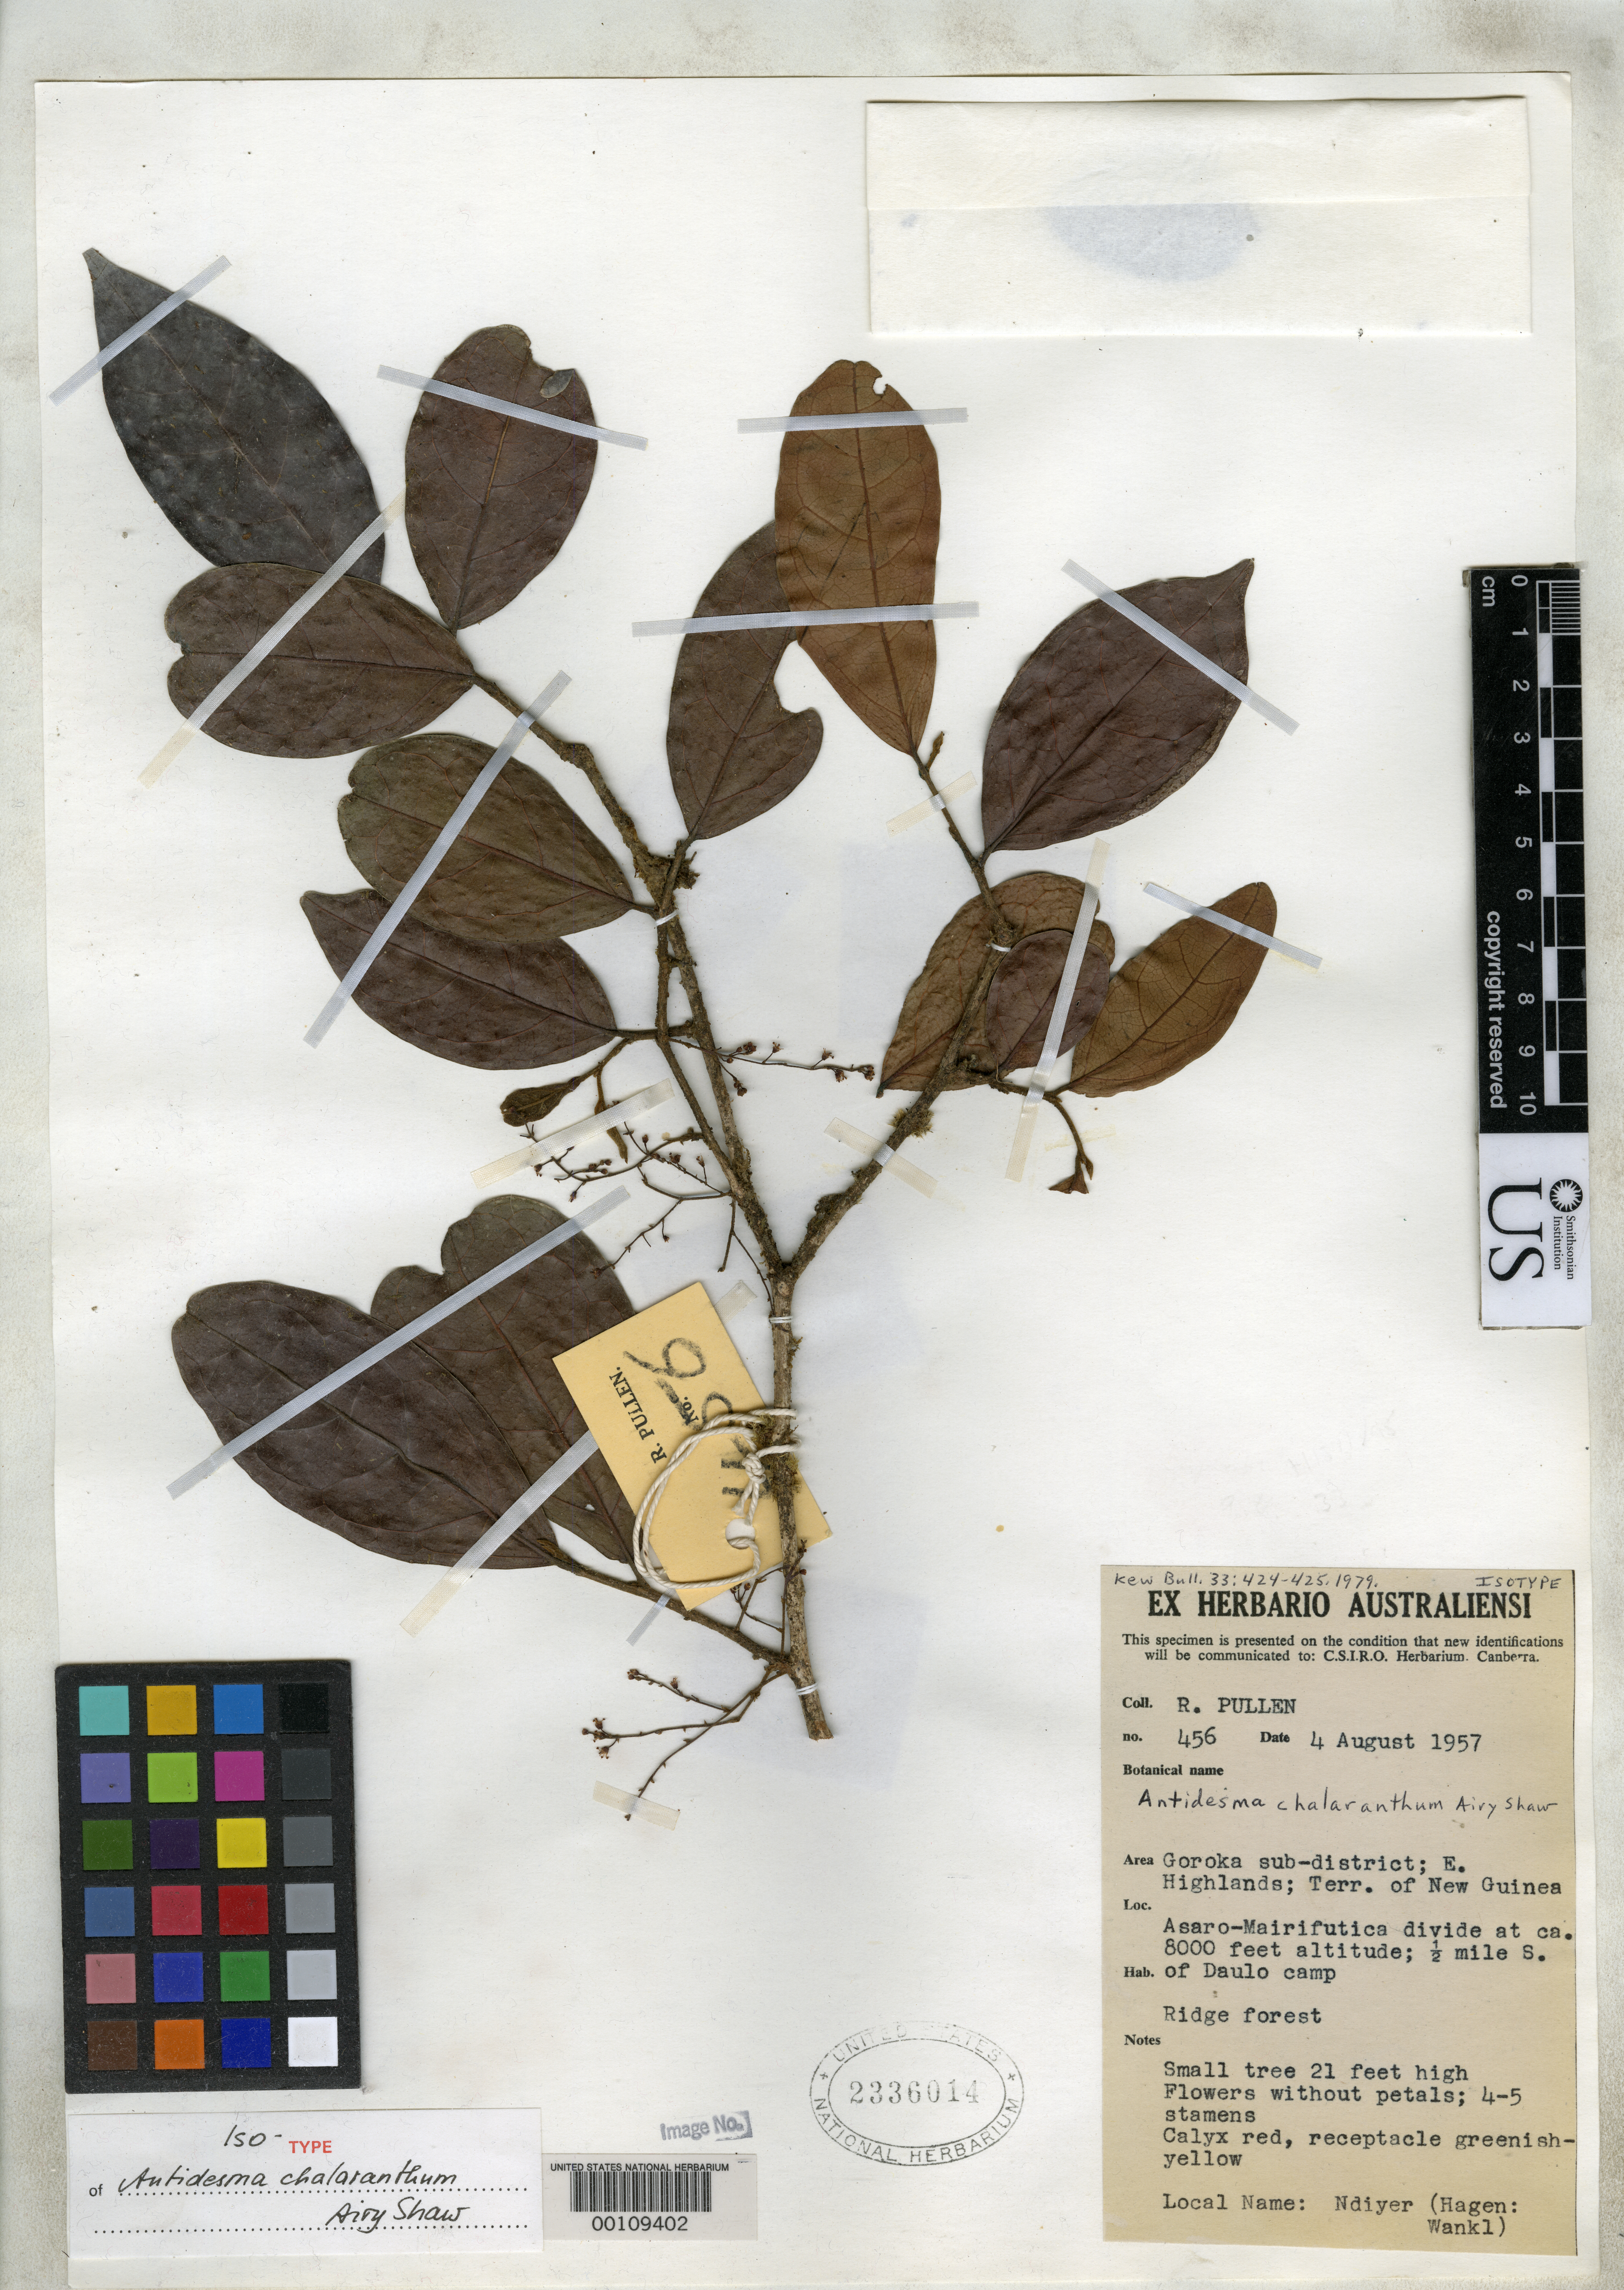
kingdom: Plantae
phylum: Tracheophyta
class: Magnoliopsida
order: Malpighiales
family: Phyllanthaceae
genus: Antidesma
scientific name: Antidesma chalaranthum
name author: Airy Shaw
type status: Isotype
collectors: R. Pullen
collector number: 456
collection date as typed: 04 Aug 1957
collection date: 1957-08-04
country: Papua New Guinea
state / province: Eastern Highlands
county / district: Goroka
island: New Guinea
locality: Goroka Subdist., E Highlands, Terr. of New Guinea. Asaro-Mairifutica.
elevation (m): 2438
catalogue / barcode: US 2336014